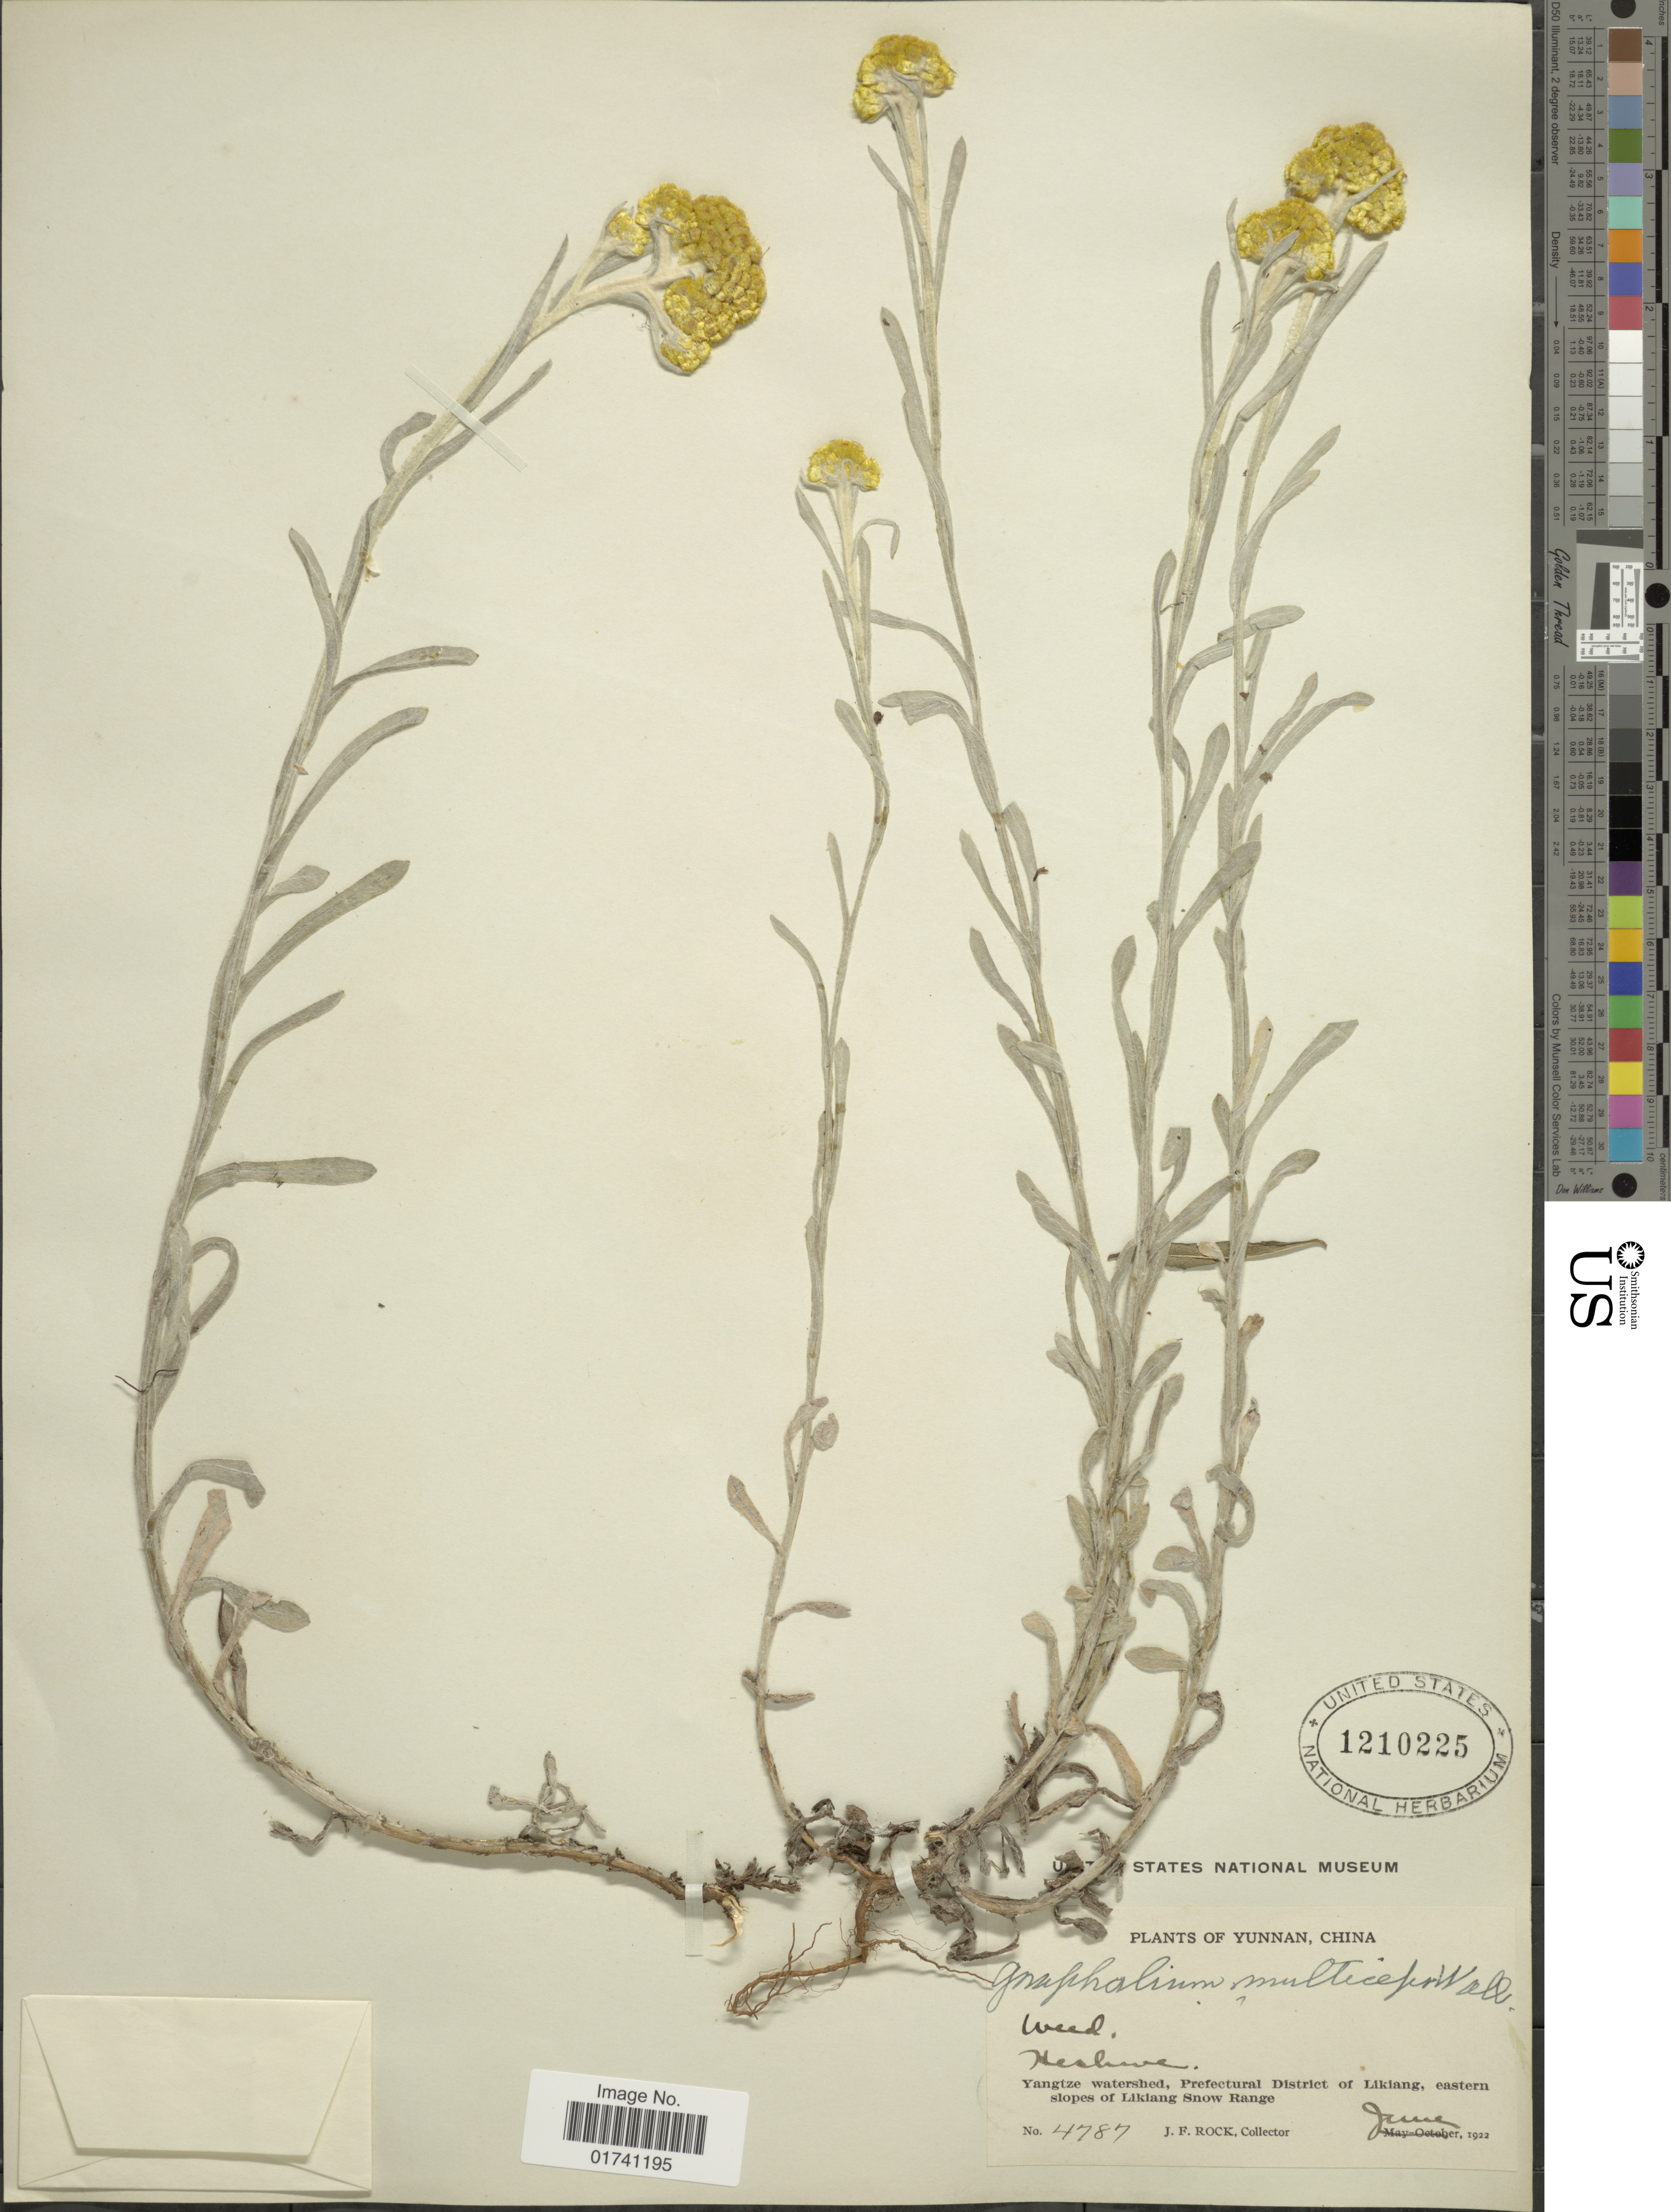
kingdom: Plantae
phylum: Tracheophyta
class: Magnoliopsida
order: Asterales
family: Asteraceae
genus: Laphangium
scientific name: Laphangium affine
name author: (D. Don) Tzvelev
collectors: J. Rock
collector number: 4787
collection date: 1922-06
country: China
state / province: Yunnan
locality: Yangtze watershed, Prefectural District of Likian, eastern slopes of Likiang Snow Range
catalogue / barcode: US 1210225